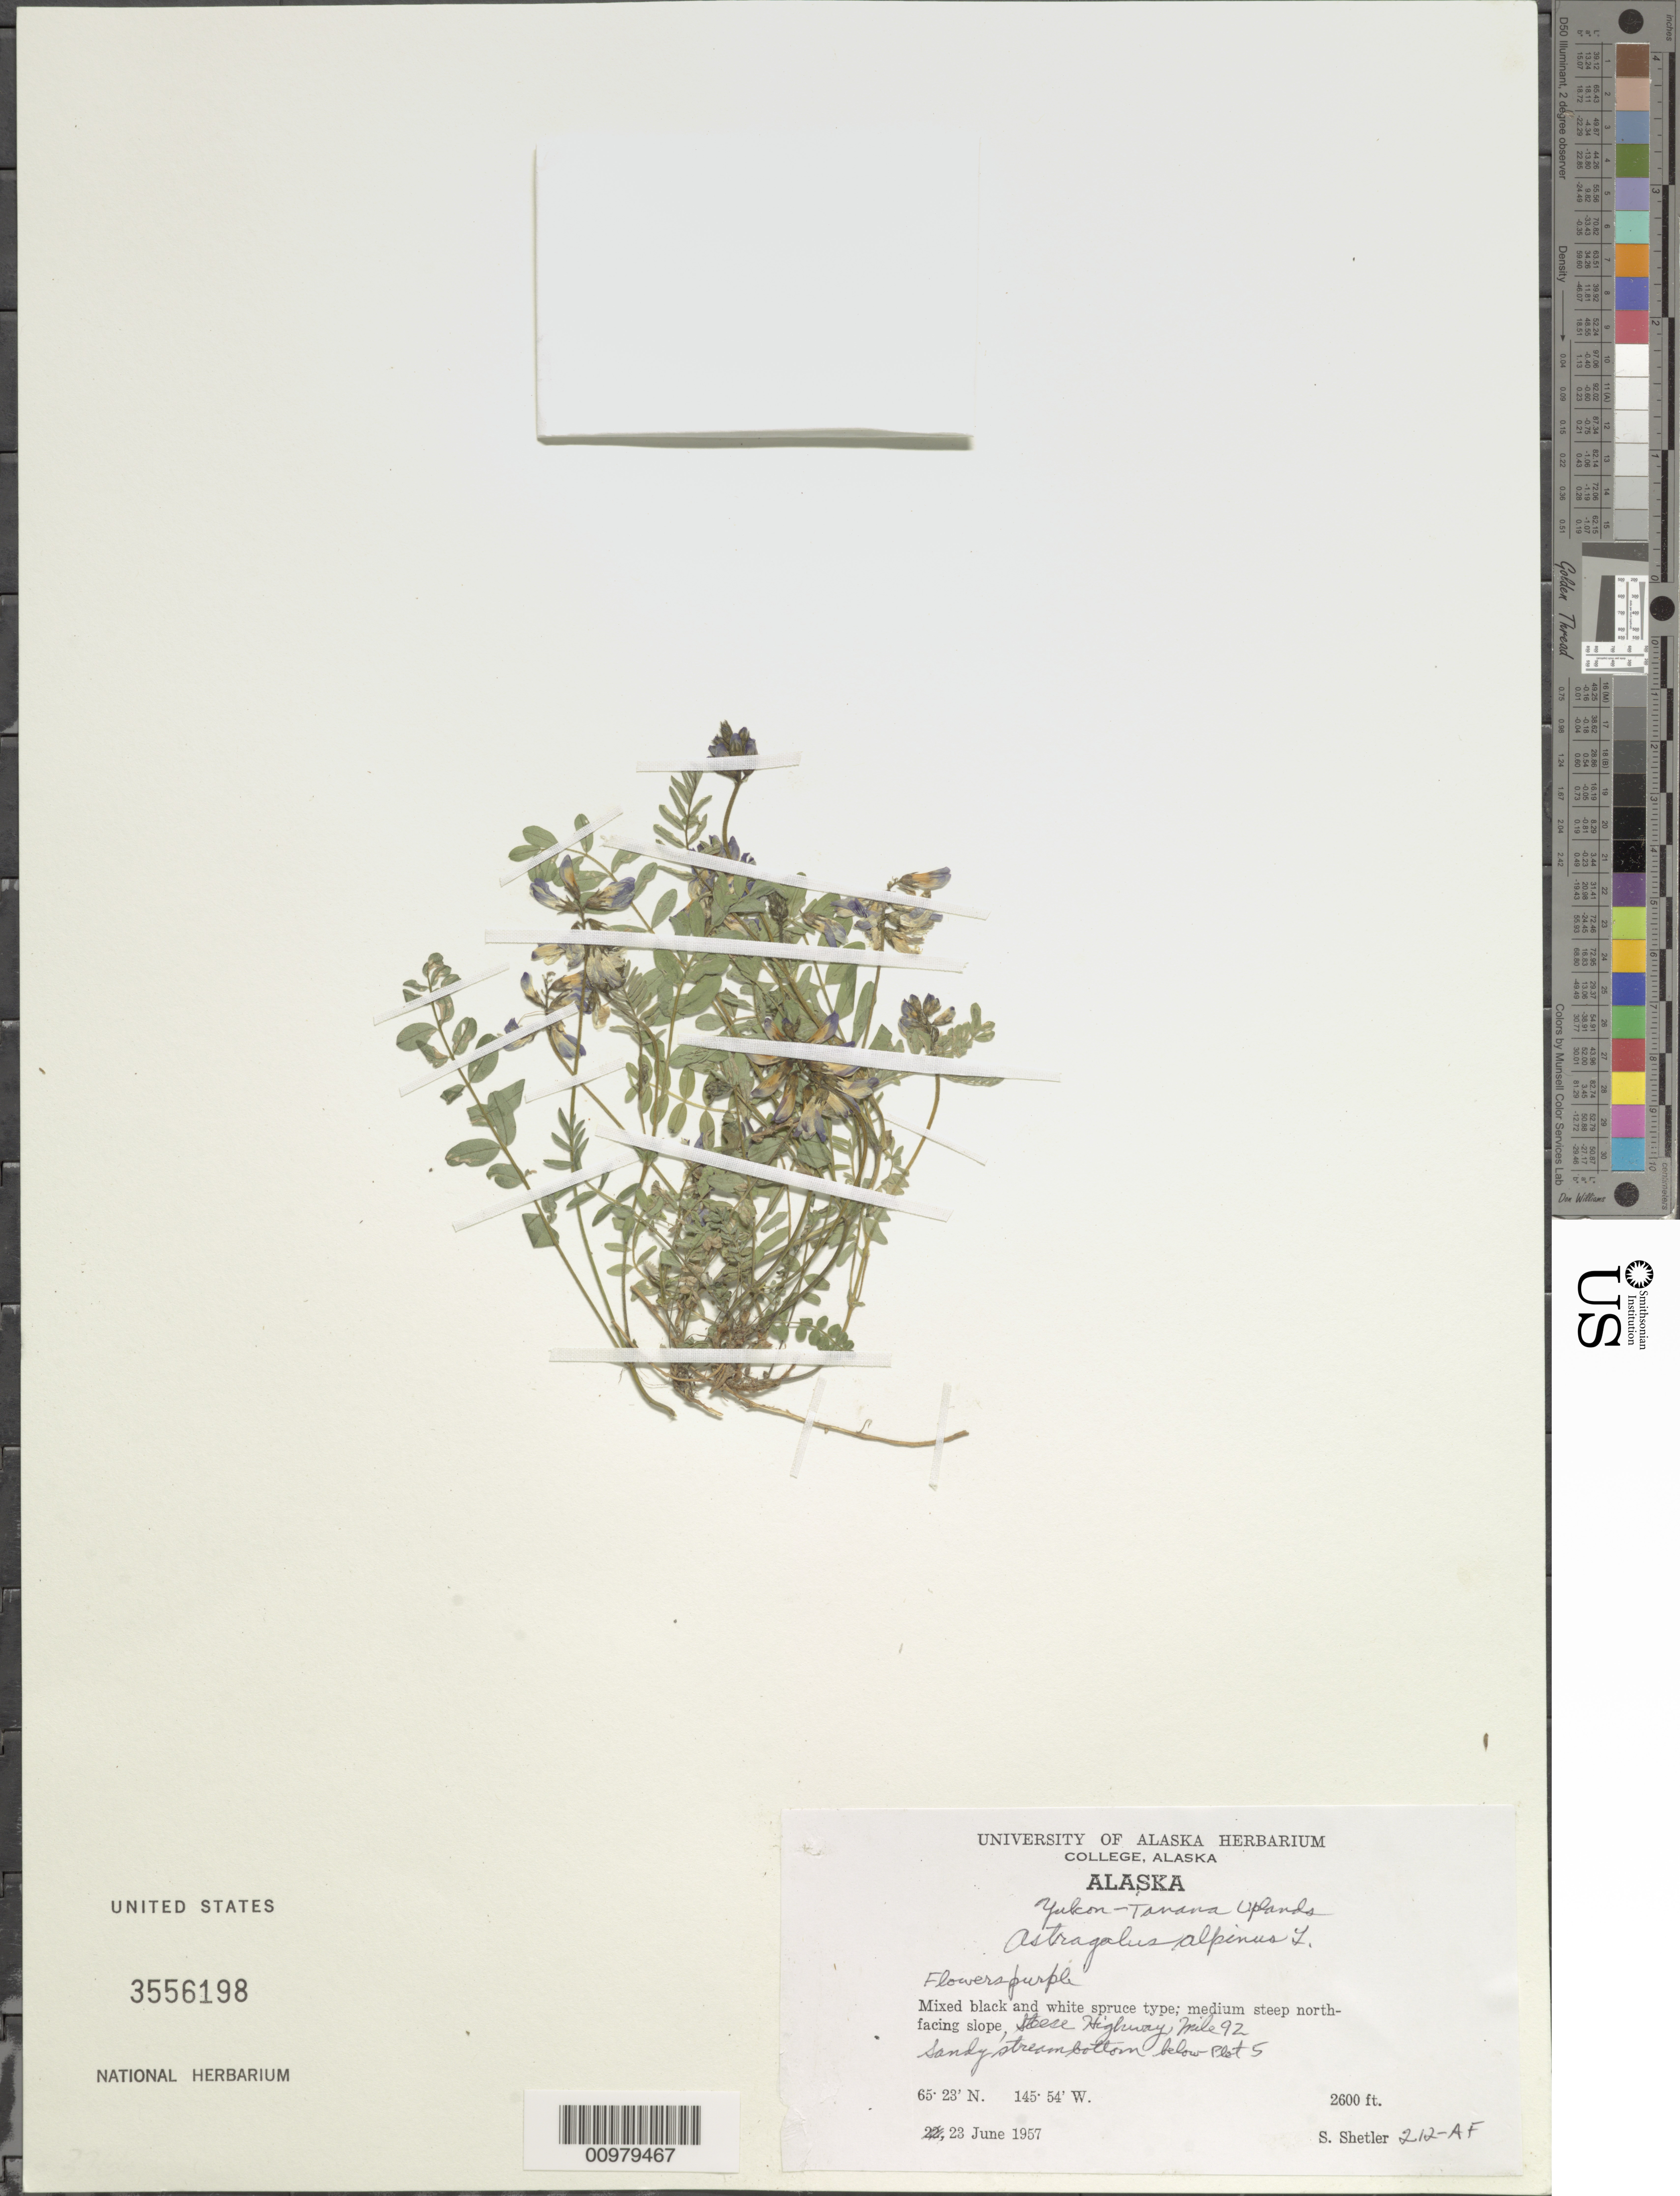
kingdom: Plantae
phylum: Tracheophyta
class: Magnoliopsida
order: Fabales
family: Fabaceae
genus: Astragalus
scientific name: Astragalus alpinus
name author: L.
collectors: S. Shetler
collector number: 212-AF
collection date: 1957-06-23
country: United States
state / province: Alaska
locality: Yukon-Tanana Uplands, Steese Highway, Mile 92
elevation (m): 792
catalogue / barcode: US 3556198